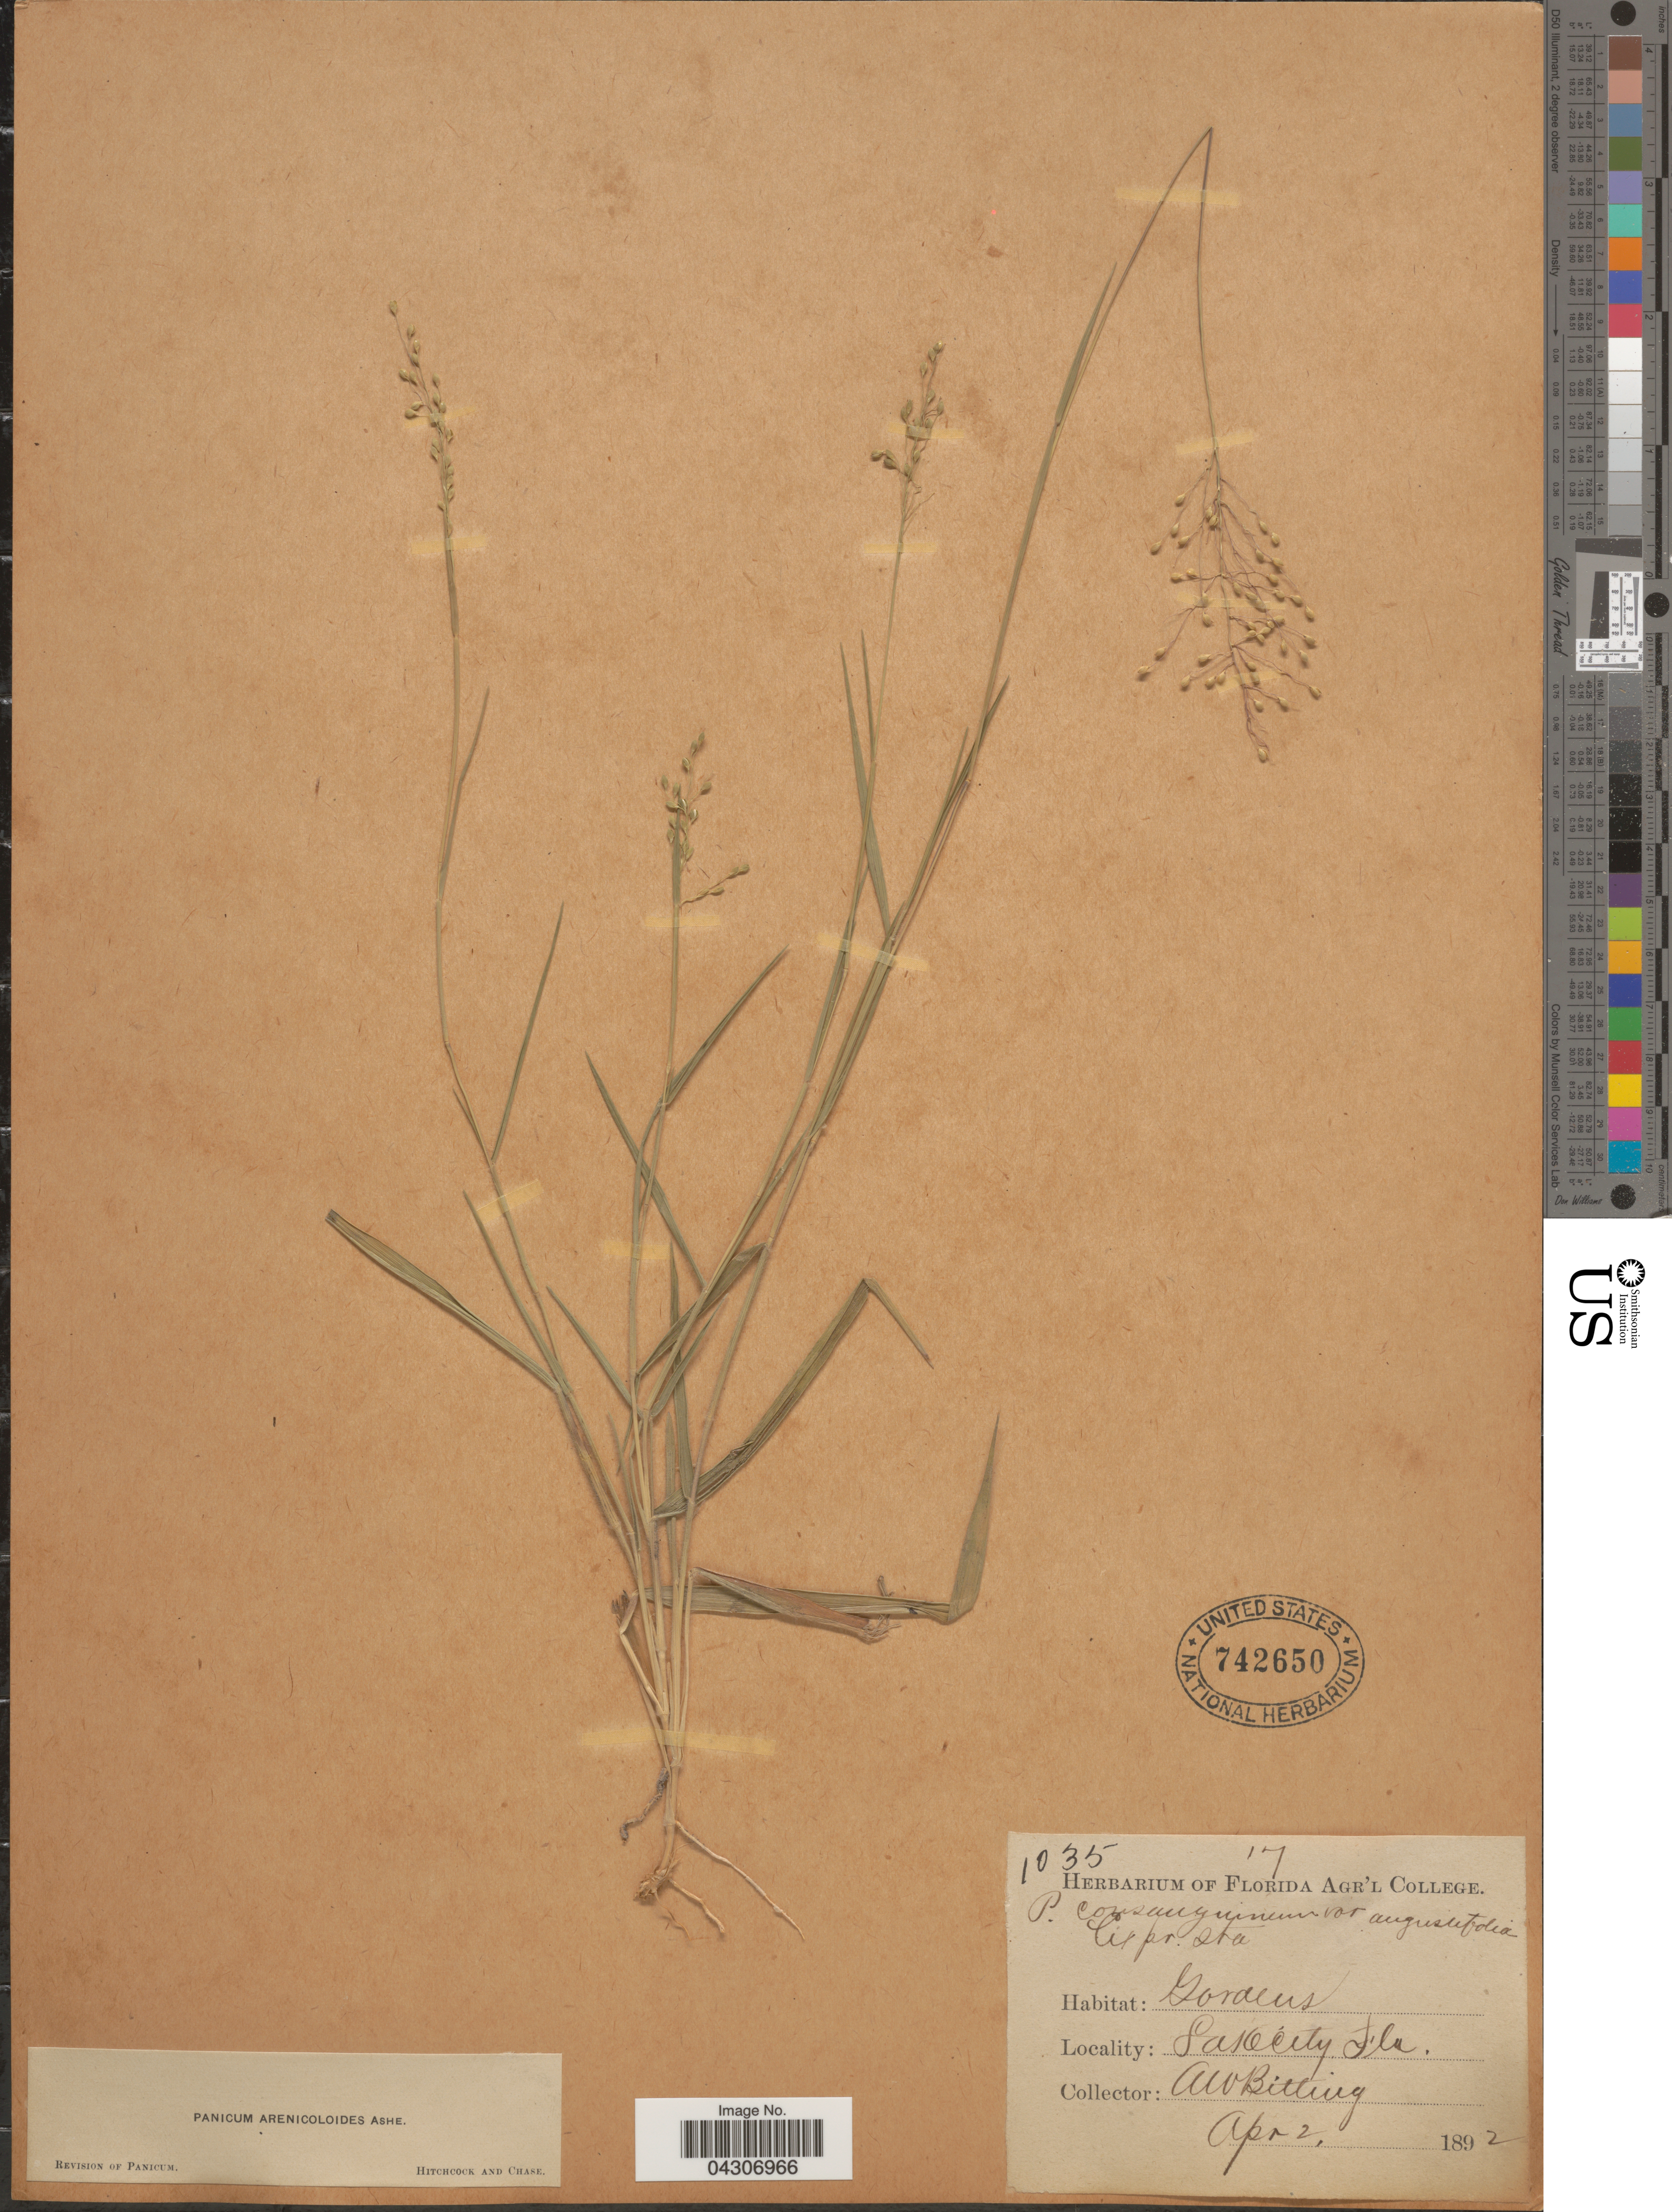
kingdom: Plantae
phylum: Tracheophyta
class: Liliopsida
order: Poales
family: Poaceae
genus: Dichanthelium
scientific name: Dichanthelium aciculare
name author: (Desv. ex Poir.) Gould & C.A. Clark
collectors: A. Bitting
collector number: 1035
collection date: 1892-04-02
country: United States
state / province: Florida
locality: Gardens. Lake City.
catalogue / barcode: US 742650